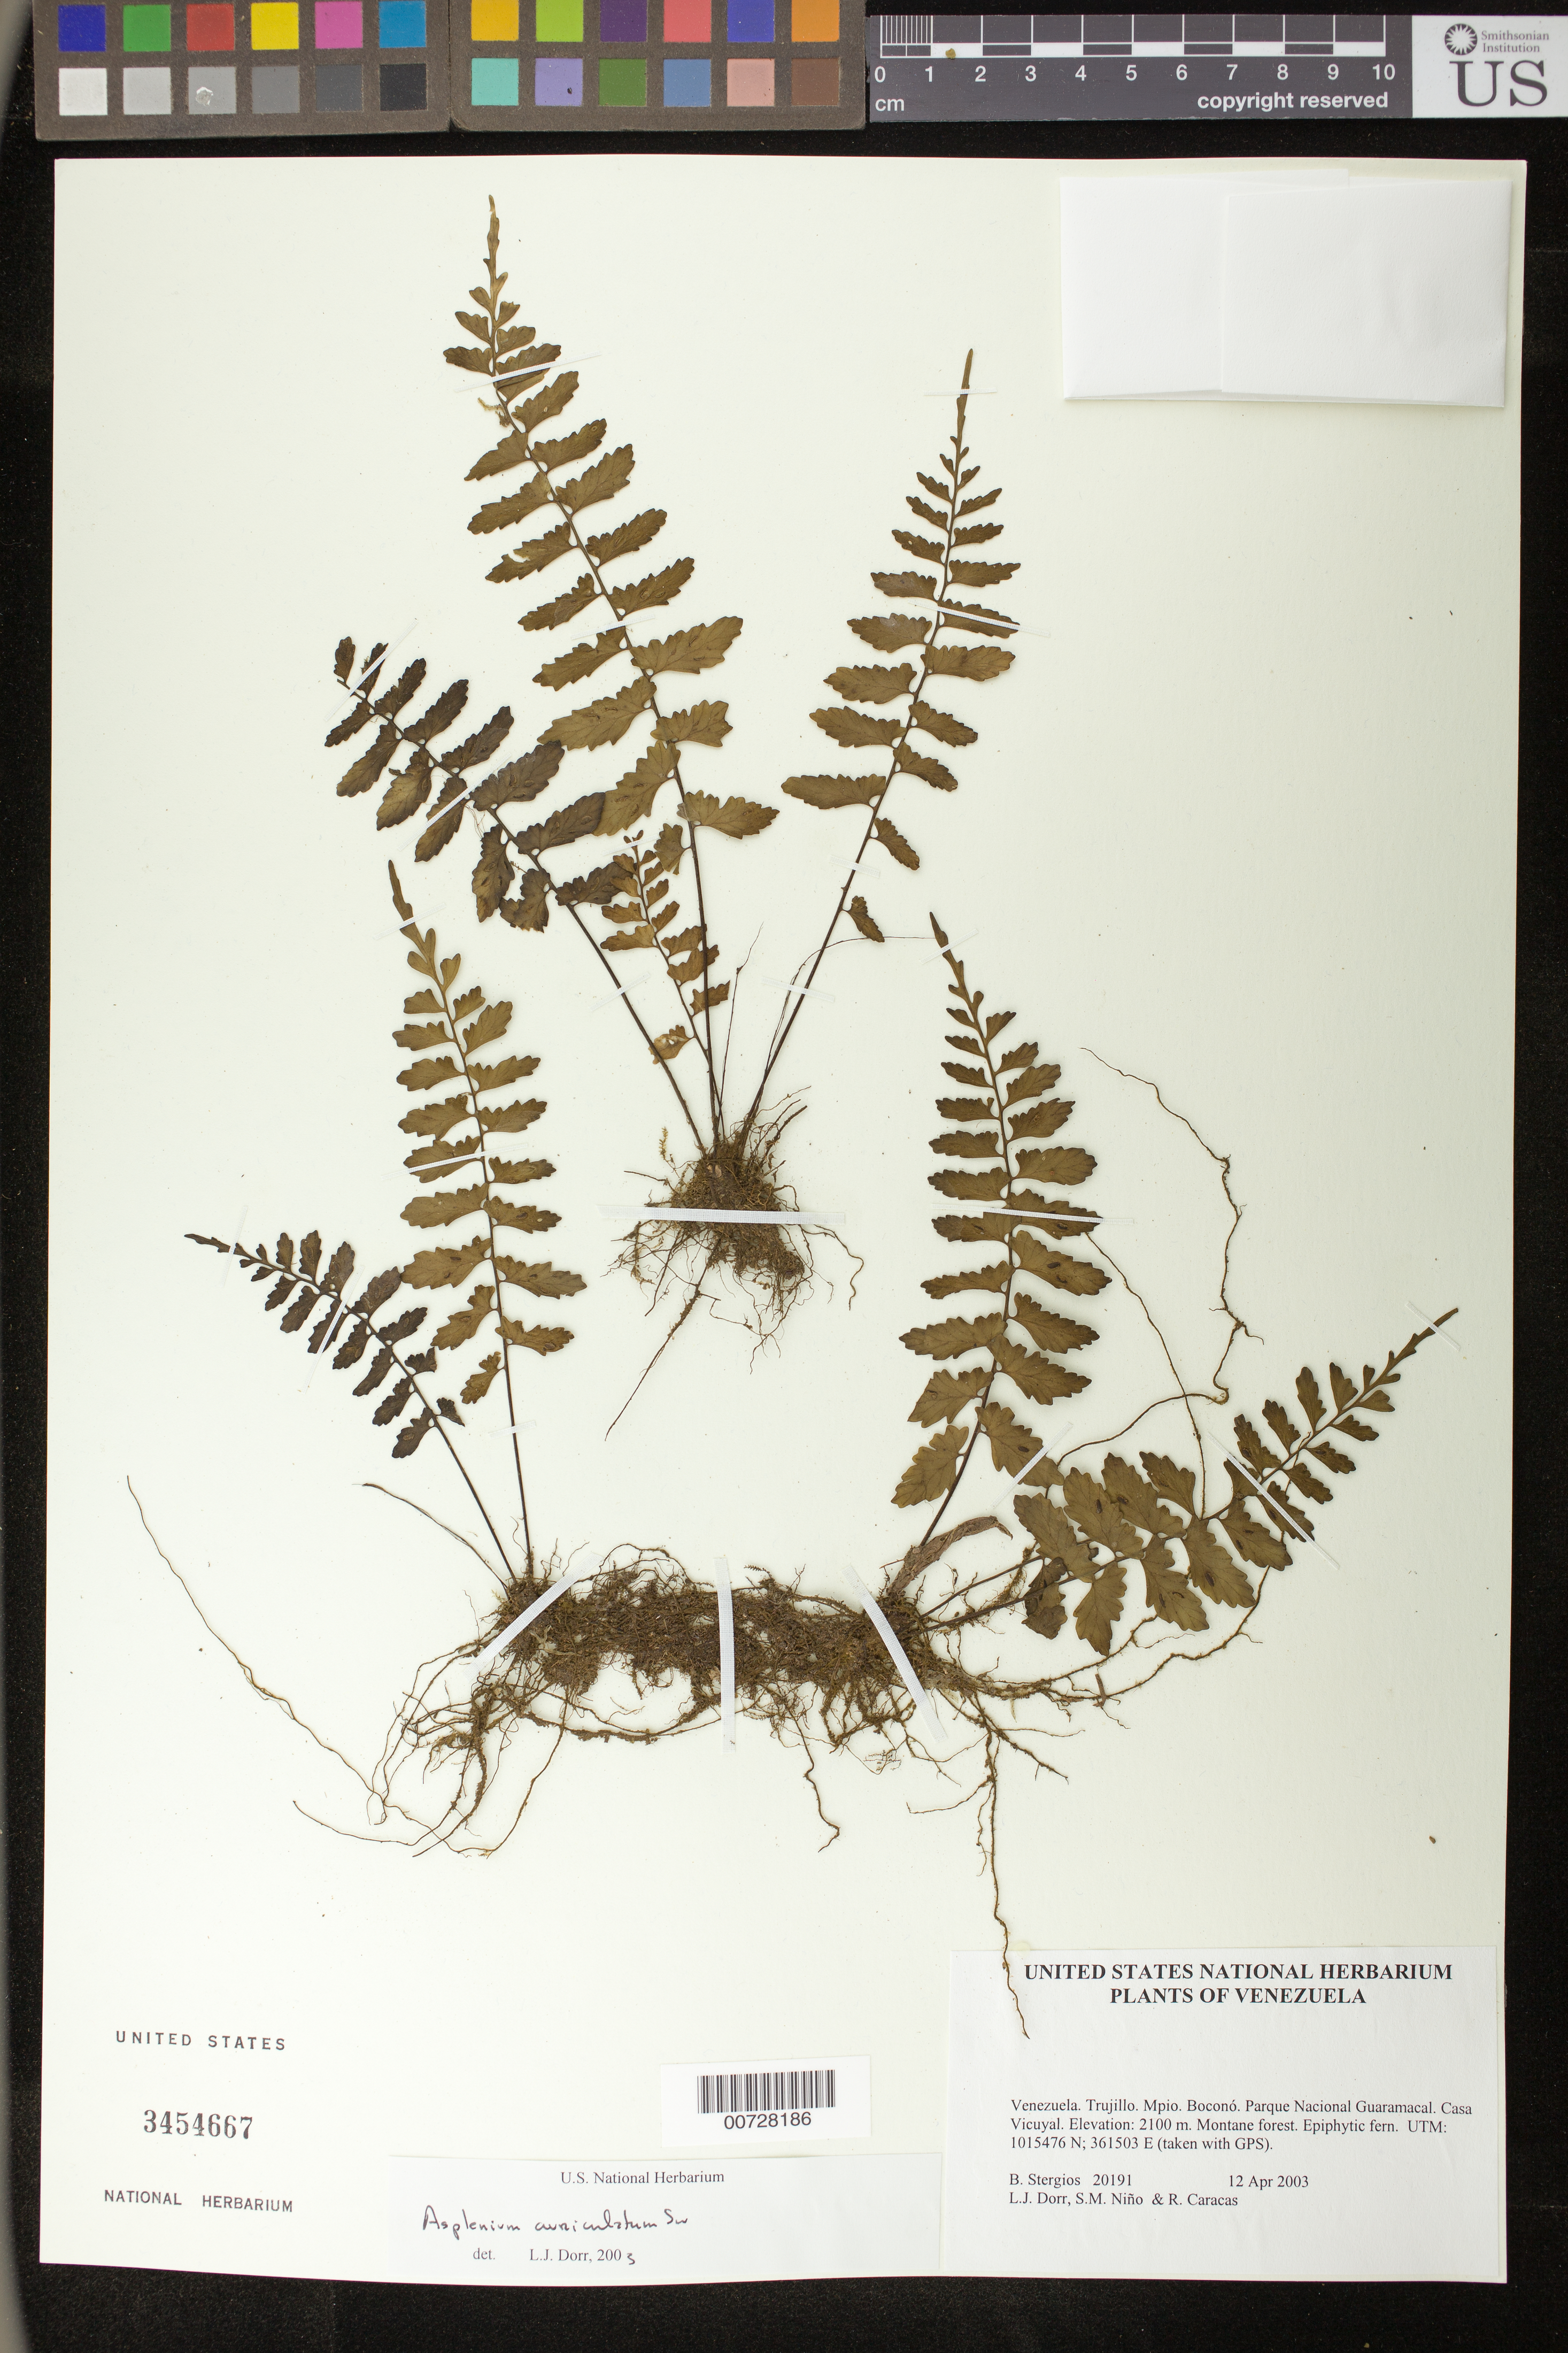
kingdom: Plantae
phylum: Tracheophyta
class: Polypodiopsida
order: Polypodiales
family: Aspleniaceae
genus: Asplenium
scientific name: Asplenium auriculatum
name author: Sw.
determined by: Dorr, L. J., (BOT), Smithsonian Institution - National Museum of Natural History (UNITED STATES)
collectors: B. G. Stergios, L. J. Dorr, S. M. Niño & R. Caracas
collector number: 20191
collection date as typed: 12 Apr 2003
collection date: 2003-04-12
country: Venezuela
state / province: Trujillo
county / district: Boconó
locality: Parque Nacional Guaramacal. Casa Vicuyal.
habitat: Montane forest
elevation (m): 2100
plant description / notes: PORT, UC, US, VEN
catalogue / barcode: US 3454667